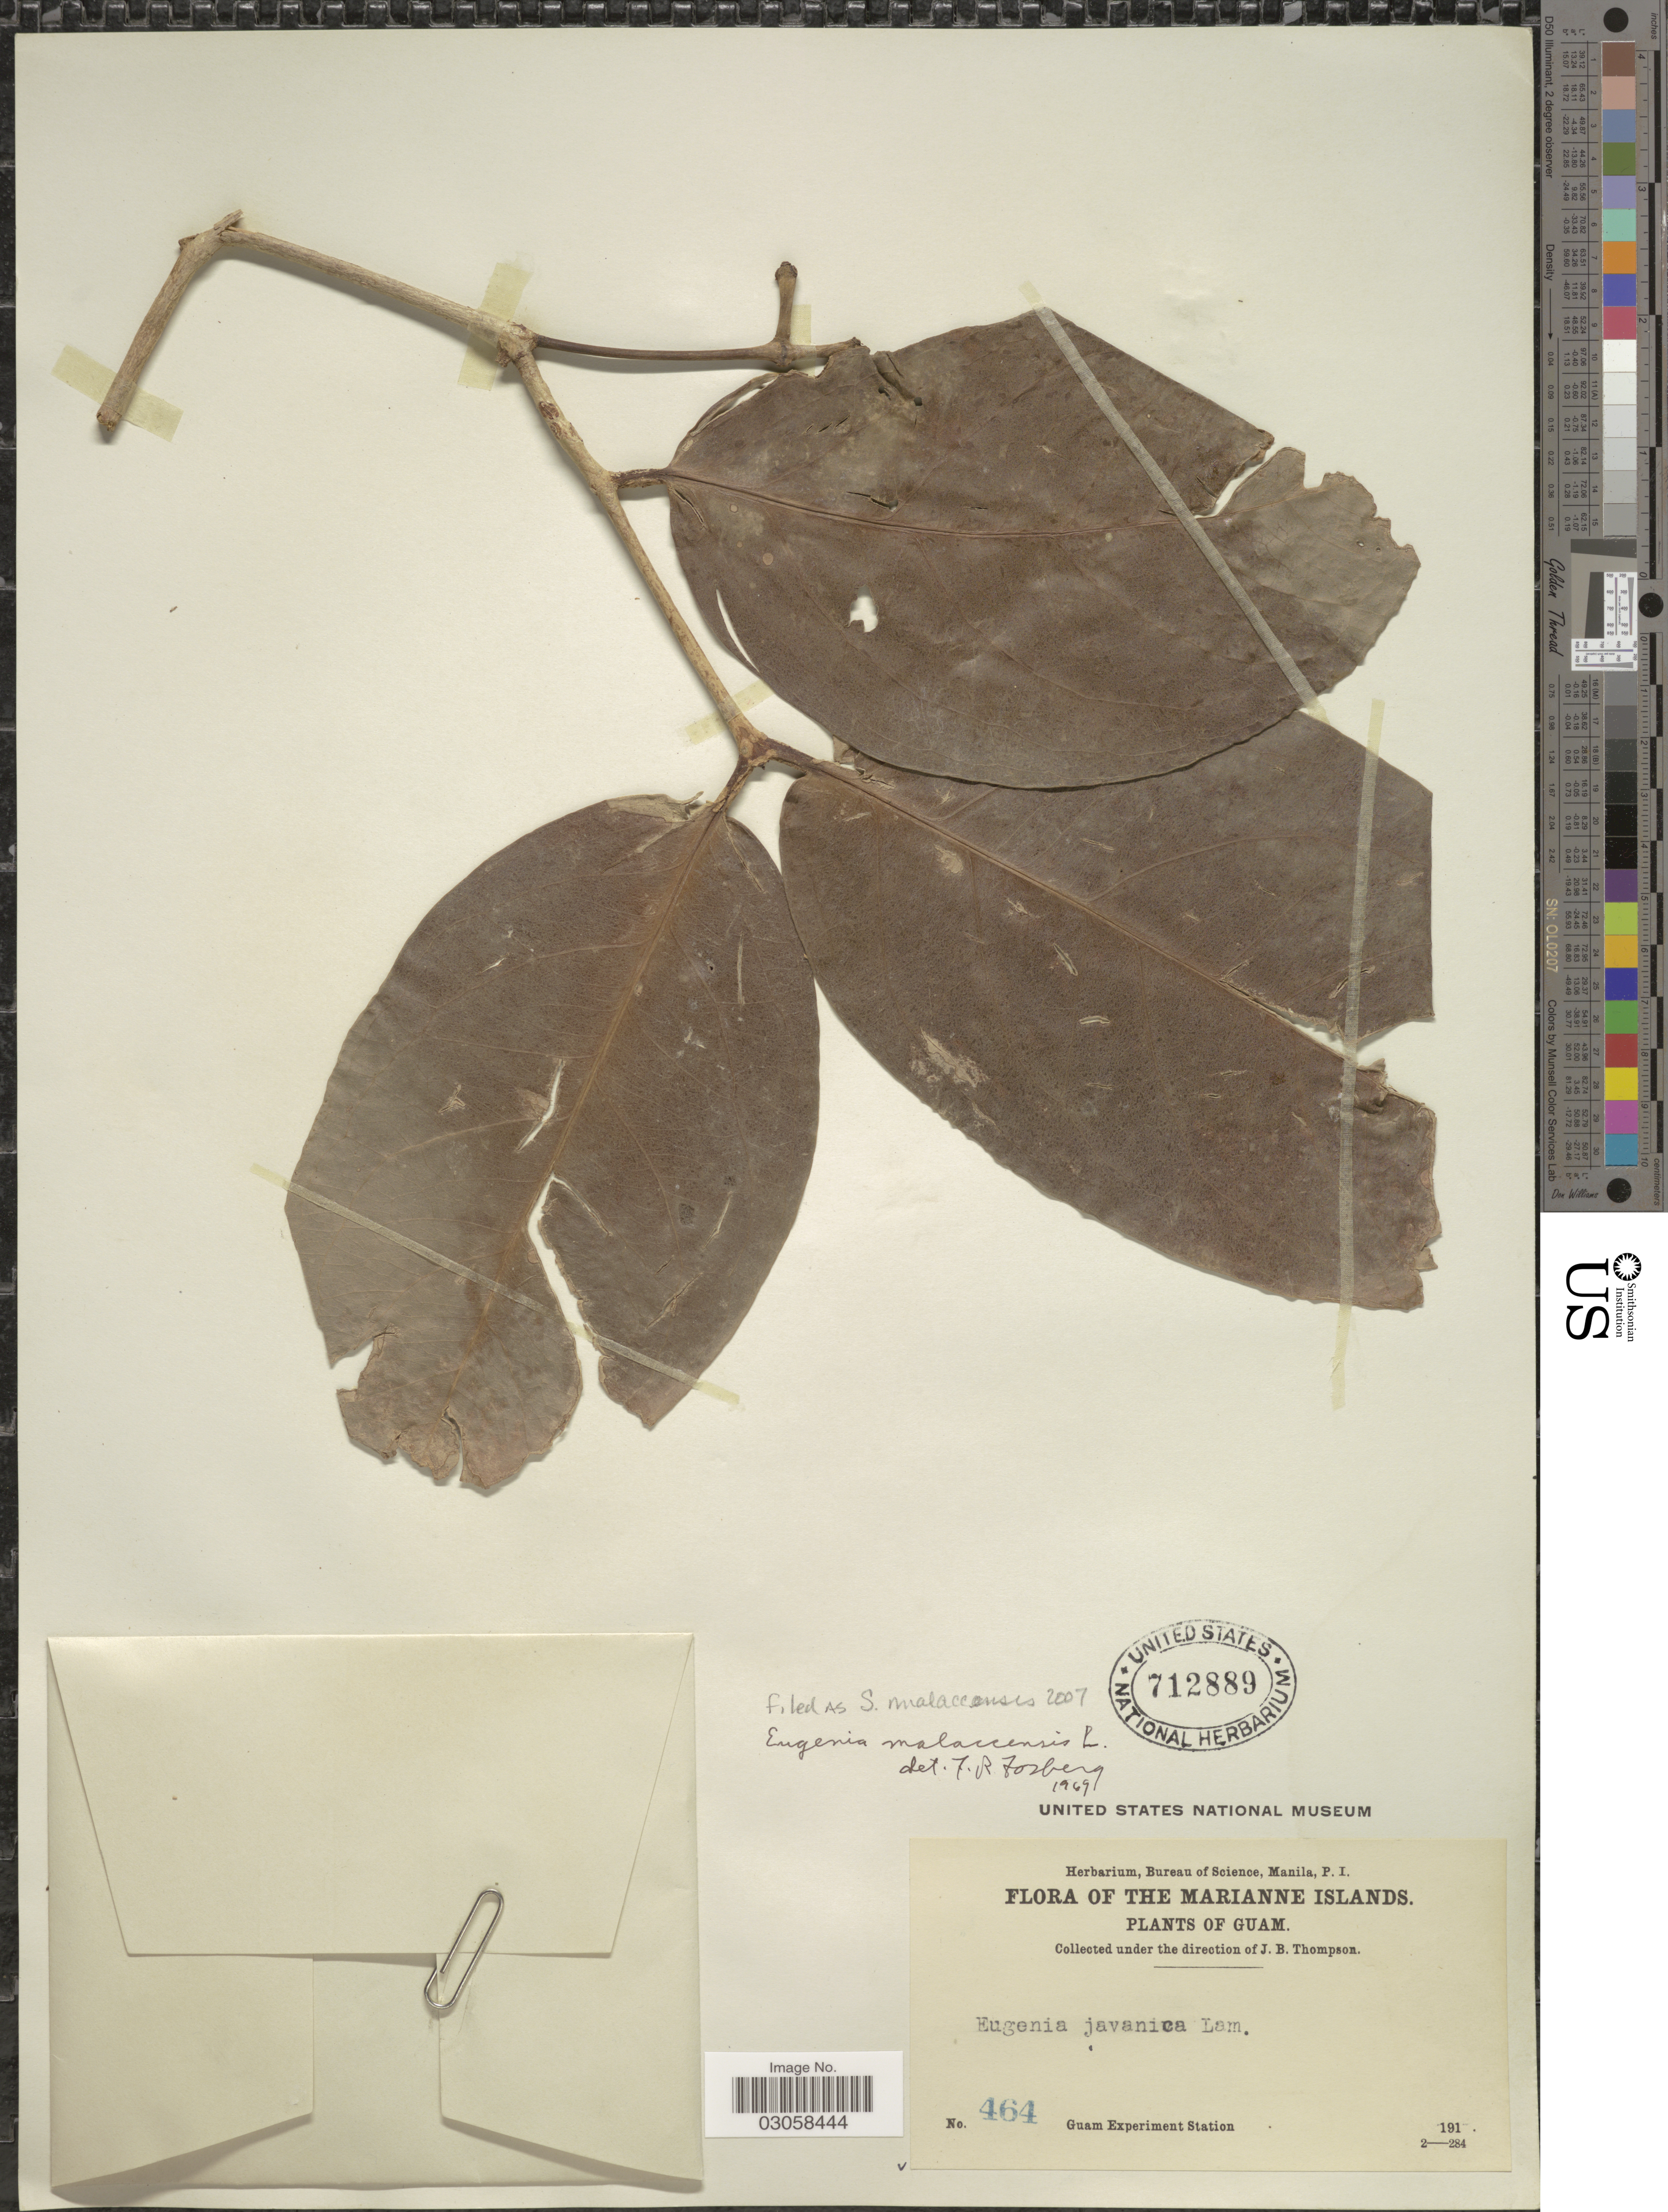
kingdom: Plantae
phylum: Tracheophyta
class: Magnoliopsida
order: Myrtales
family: Myrtaceae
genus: Syzygium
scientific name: Syzygium samarangense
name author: (Blume) Merr. & L.M. Perry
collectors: Guam Exp. Sta.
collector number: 464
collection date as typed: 191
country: Guam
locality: The Marianne Islands.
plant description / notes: Cited by Byng et al., Phytotaxa 427(2): 124. 2019.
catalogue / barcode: US 712889